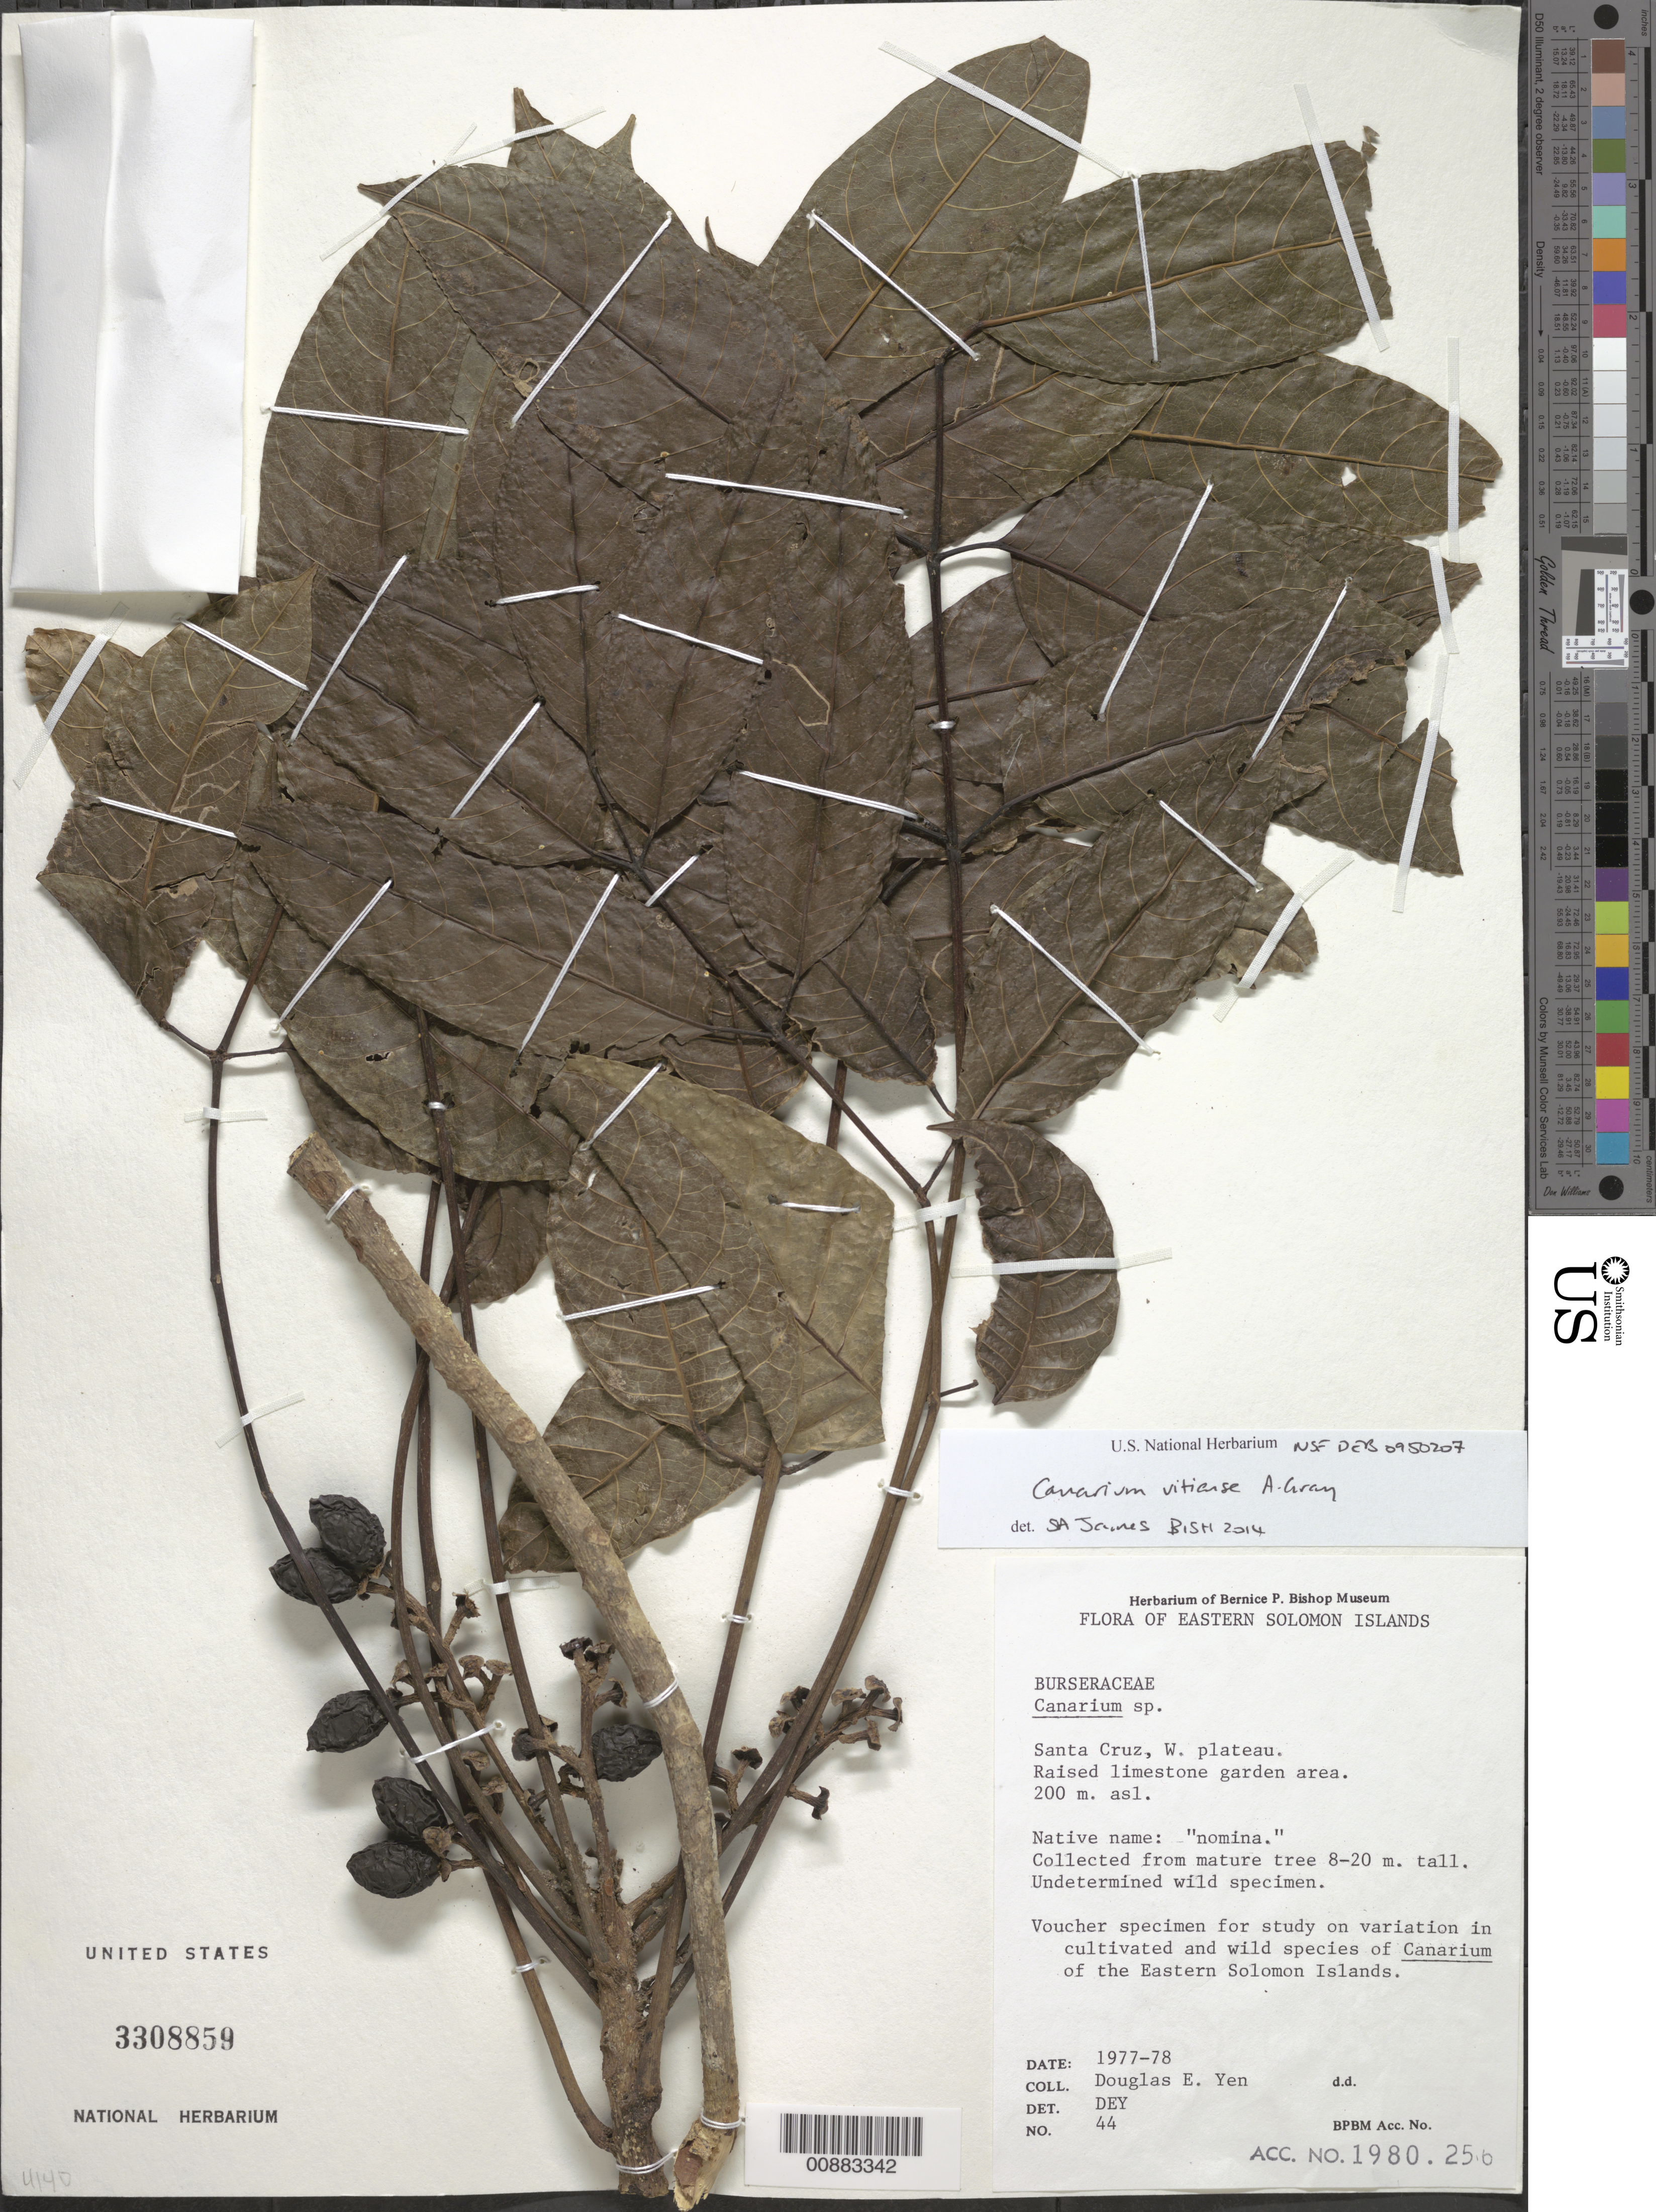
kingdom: Plantae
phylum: Tracheophyta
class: Magnoliopsida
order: Sapindales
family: Burseraceae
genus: Canarium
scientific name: Canarium sp.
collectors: D. Yen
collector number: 44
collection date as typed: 1977 to 1978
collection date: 1977/1978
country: Solomon Islands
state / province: Temotu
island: Nendö [Santa Cruz]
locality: West plateau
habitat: Raised limestone garden area.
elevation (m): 200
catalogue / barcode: US 3308859